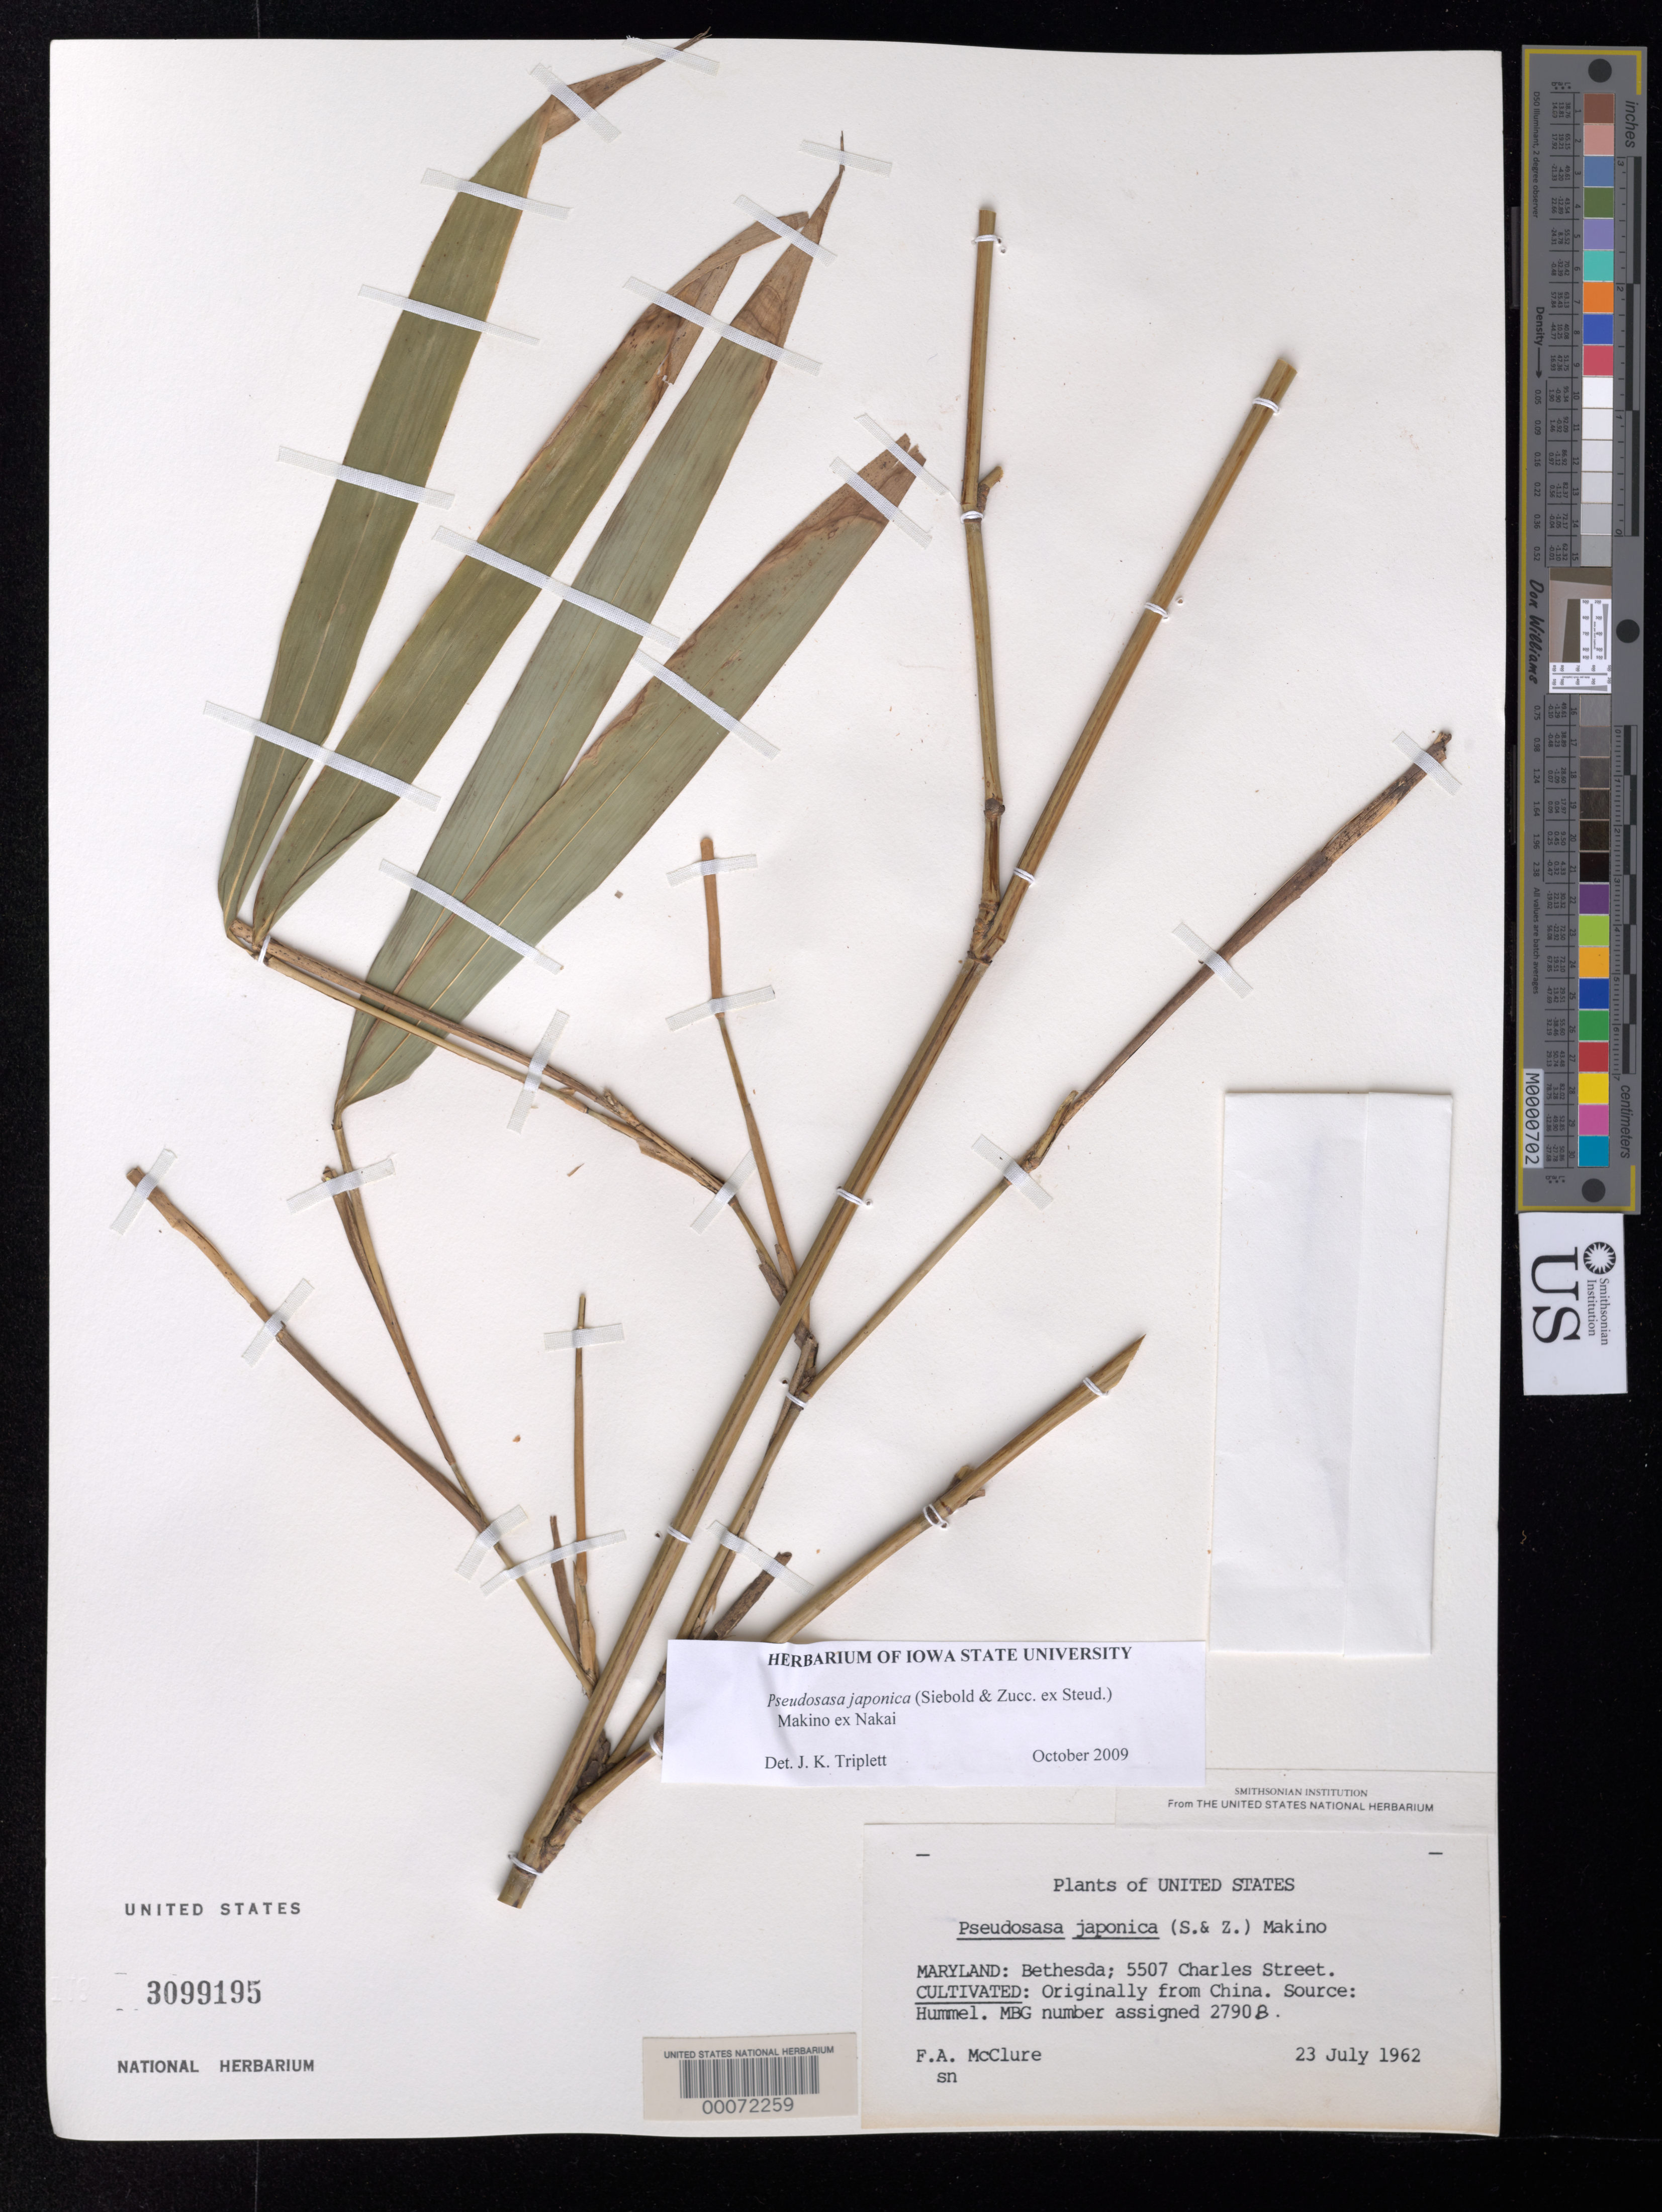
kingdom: Plantae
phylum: Tracheophyta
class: Liliopsida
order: Poales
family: Poaceae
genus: Pseudosasa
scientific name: Pseudosasa japonica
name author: (Siebold & Zucc. ex Steud.) Makino ex Nakai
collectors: F. A. McClure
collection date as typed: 23 Jul 1962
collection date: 1962-07-23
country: United States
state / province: Maryland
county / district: Montgomery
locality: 5507 Charles Street, Bethesda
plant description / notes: Branch Complement, Culm, Leaf Complement; MBG # 2790 B; originally from China; source: Hummel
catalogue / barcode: US 3099195